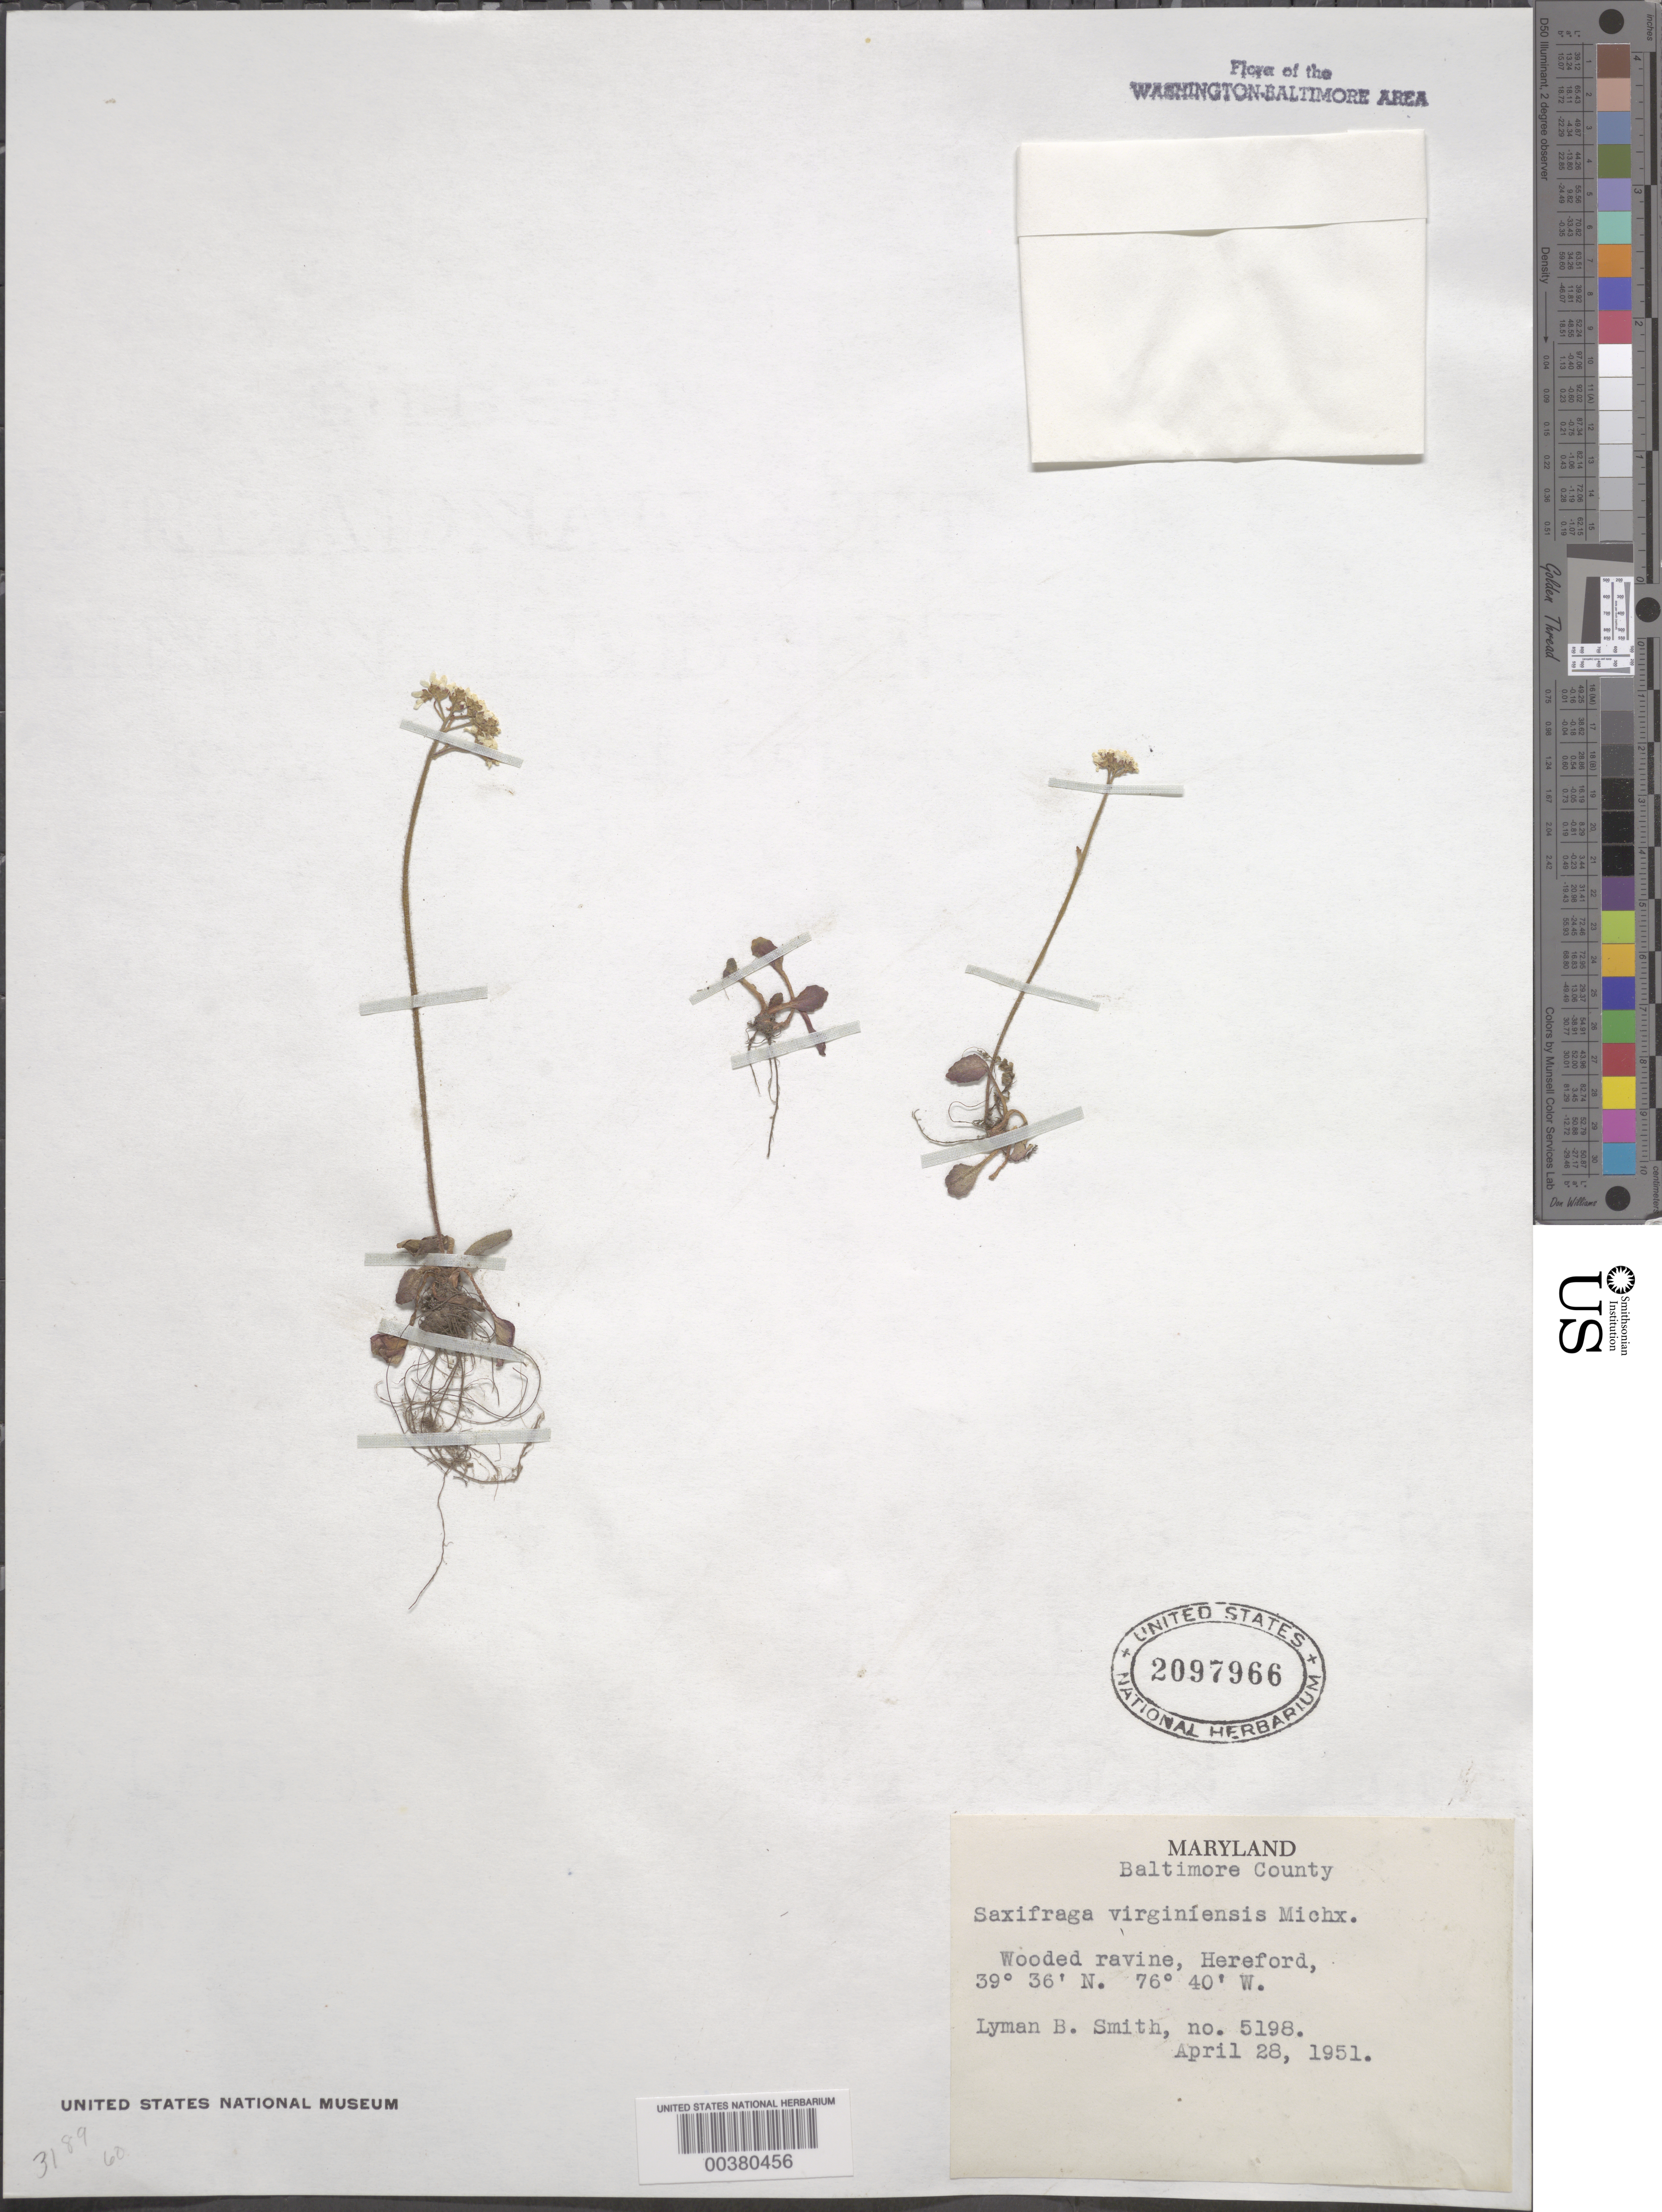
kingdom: Plantae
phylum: Tracheophyta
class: Magnoliopsida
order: Saxifragales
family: Saxifragaceae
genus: Micranthes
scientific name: Micranthes virginiensis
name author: (Michx.) Small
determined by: Strong, Mark T., (BOT), Smithsonian Institution - National Museum of Natural History (UNITED STATES)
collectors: L. Smith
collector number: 5198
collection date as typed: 28 Apr 1951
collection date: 1951-04-28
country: United States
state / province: Maryland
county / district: Baltimore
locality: Hereford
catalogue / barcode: US 2097966